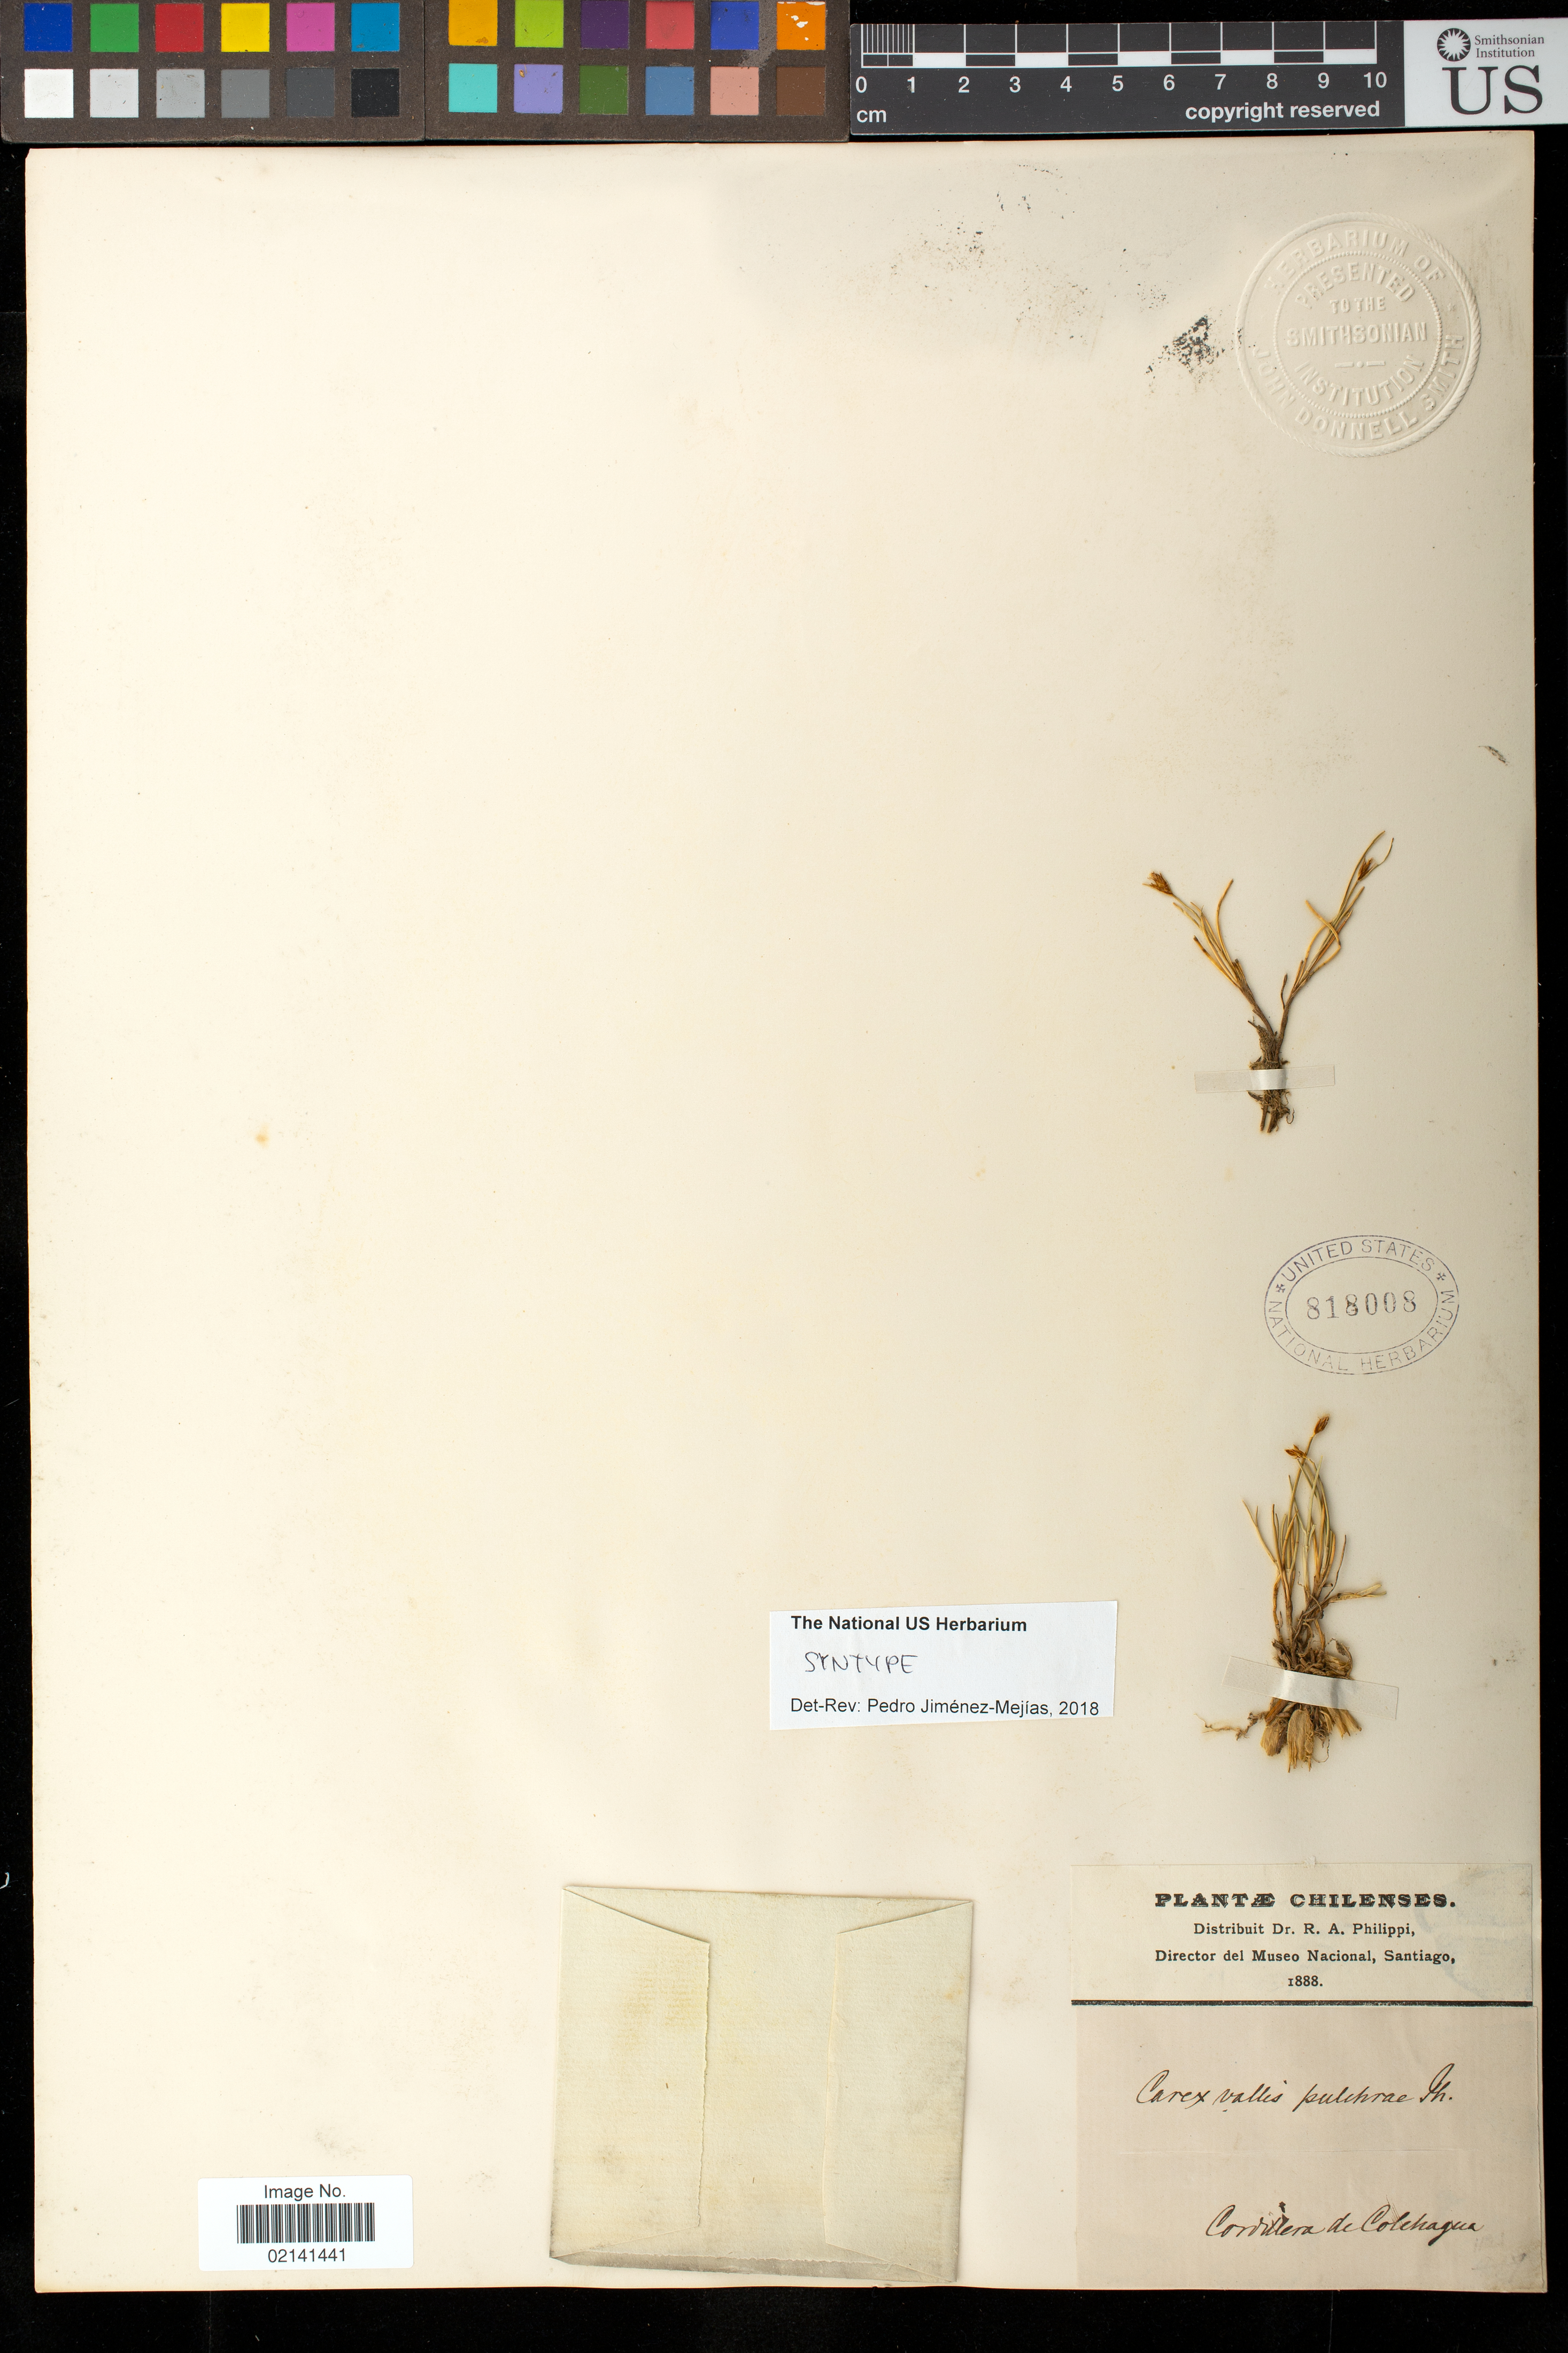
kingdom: Plantae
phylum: Tracheophyta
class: Liliopsida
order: Poales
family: Cyperaceae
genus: Carex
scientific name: Carex vallis-pulchrae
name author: Phil.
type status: Syntype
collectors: ex. herb. R.A. Philippi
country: Chile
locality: Cordillera de Colchagua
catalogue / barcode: US 818008